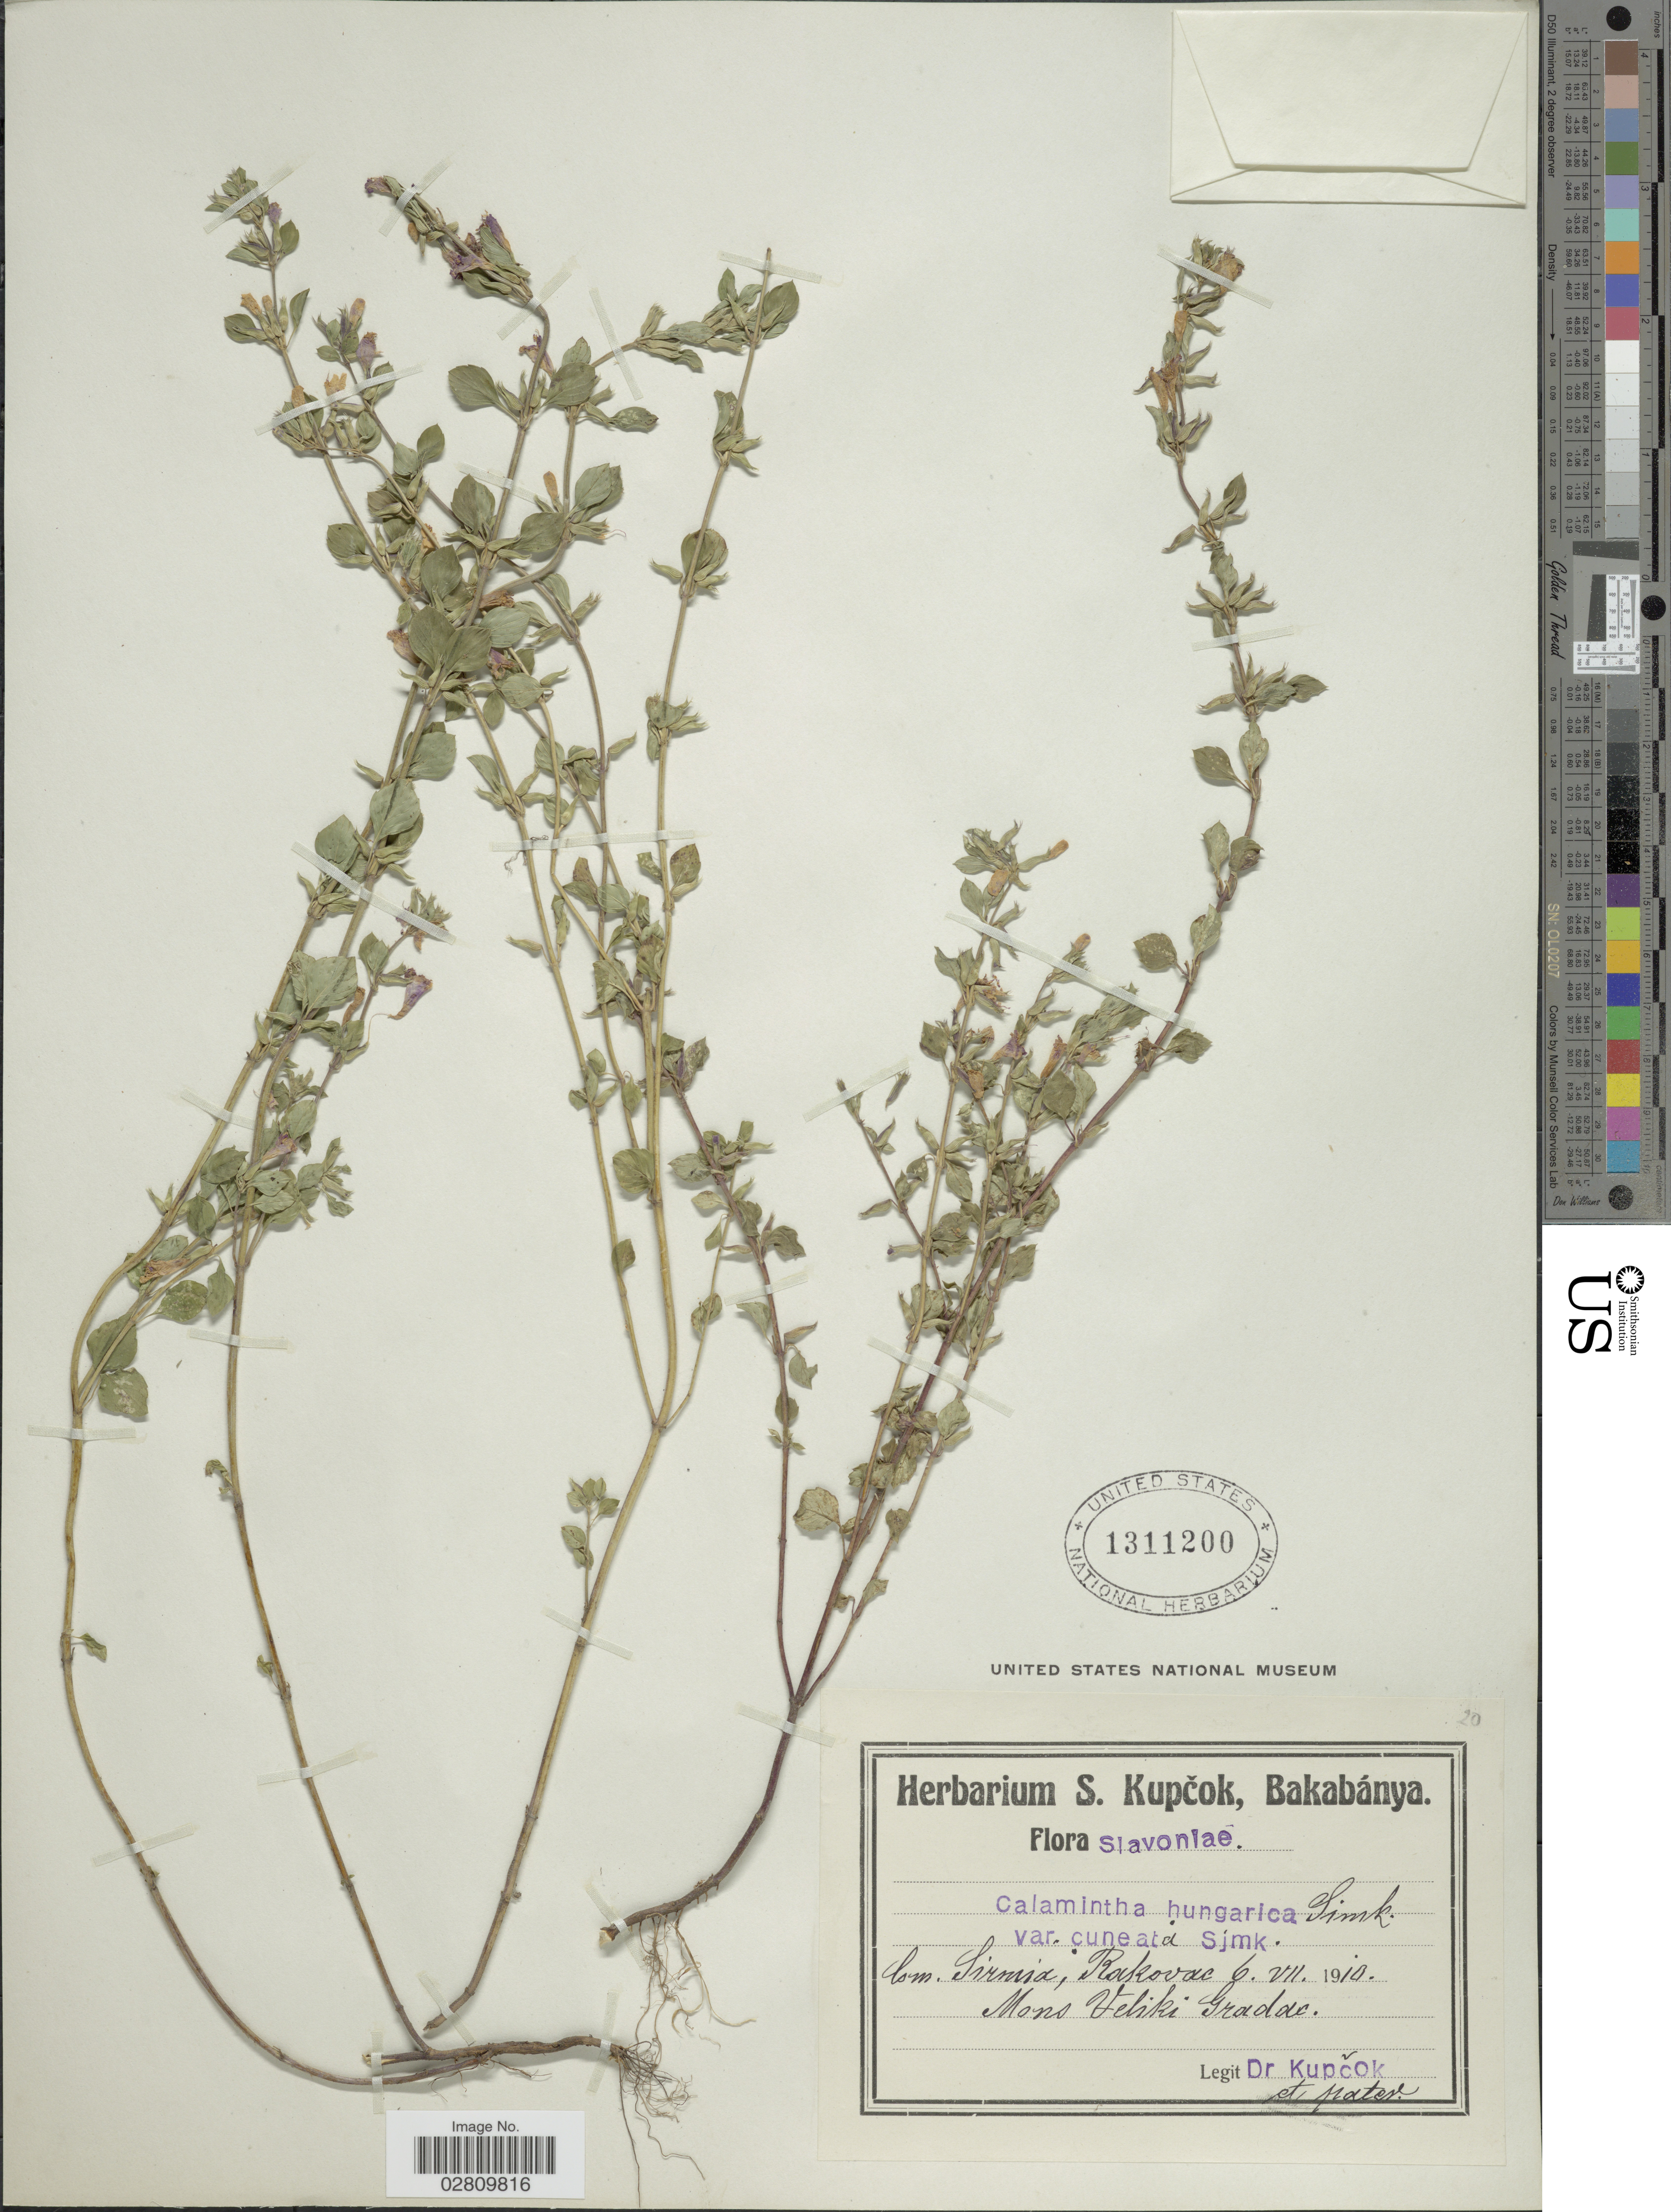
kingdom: Plantae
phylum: Tracheophyta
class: Magnoliopsida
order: Lamiales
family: Lamiaceae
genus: Calamintha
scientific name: Calamintha hungarica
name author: Simonk.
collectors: S. Kupcok & Pater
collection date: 1910-07-06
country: Croatia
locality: Com. Sirnua, Rakovac, Mons Veliky Gradac.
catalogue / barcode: US 1311200